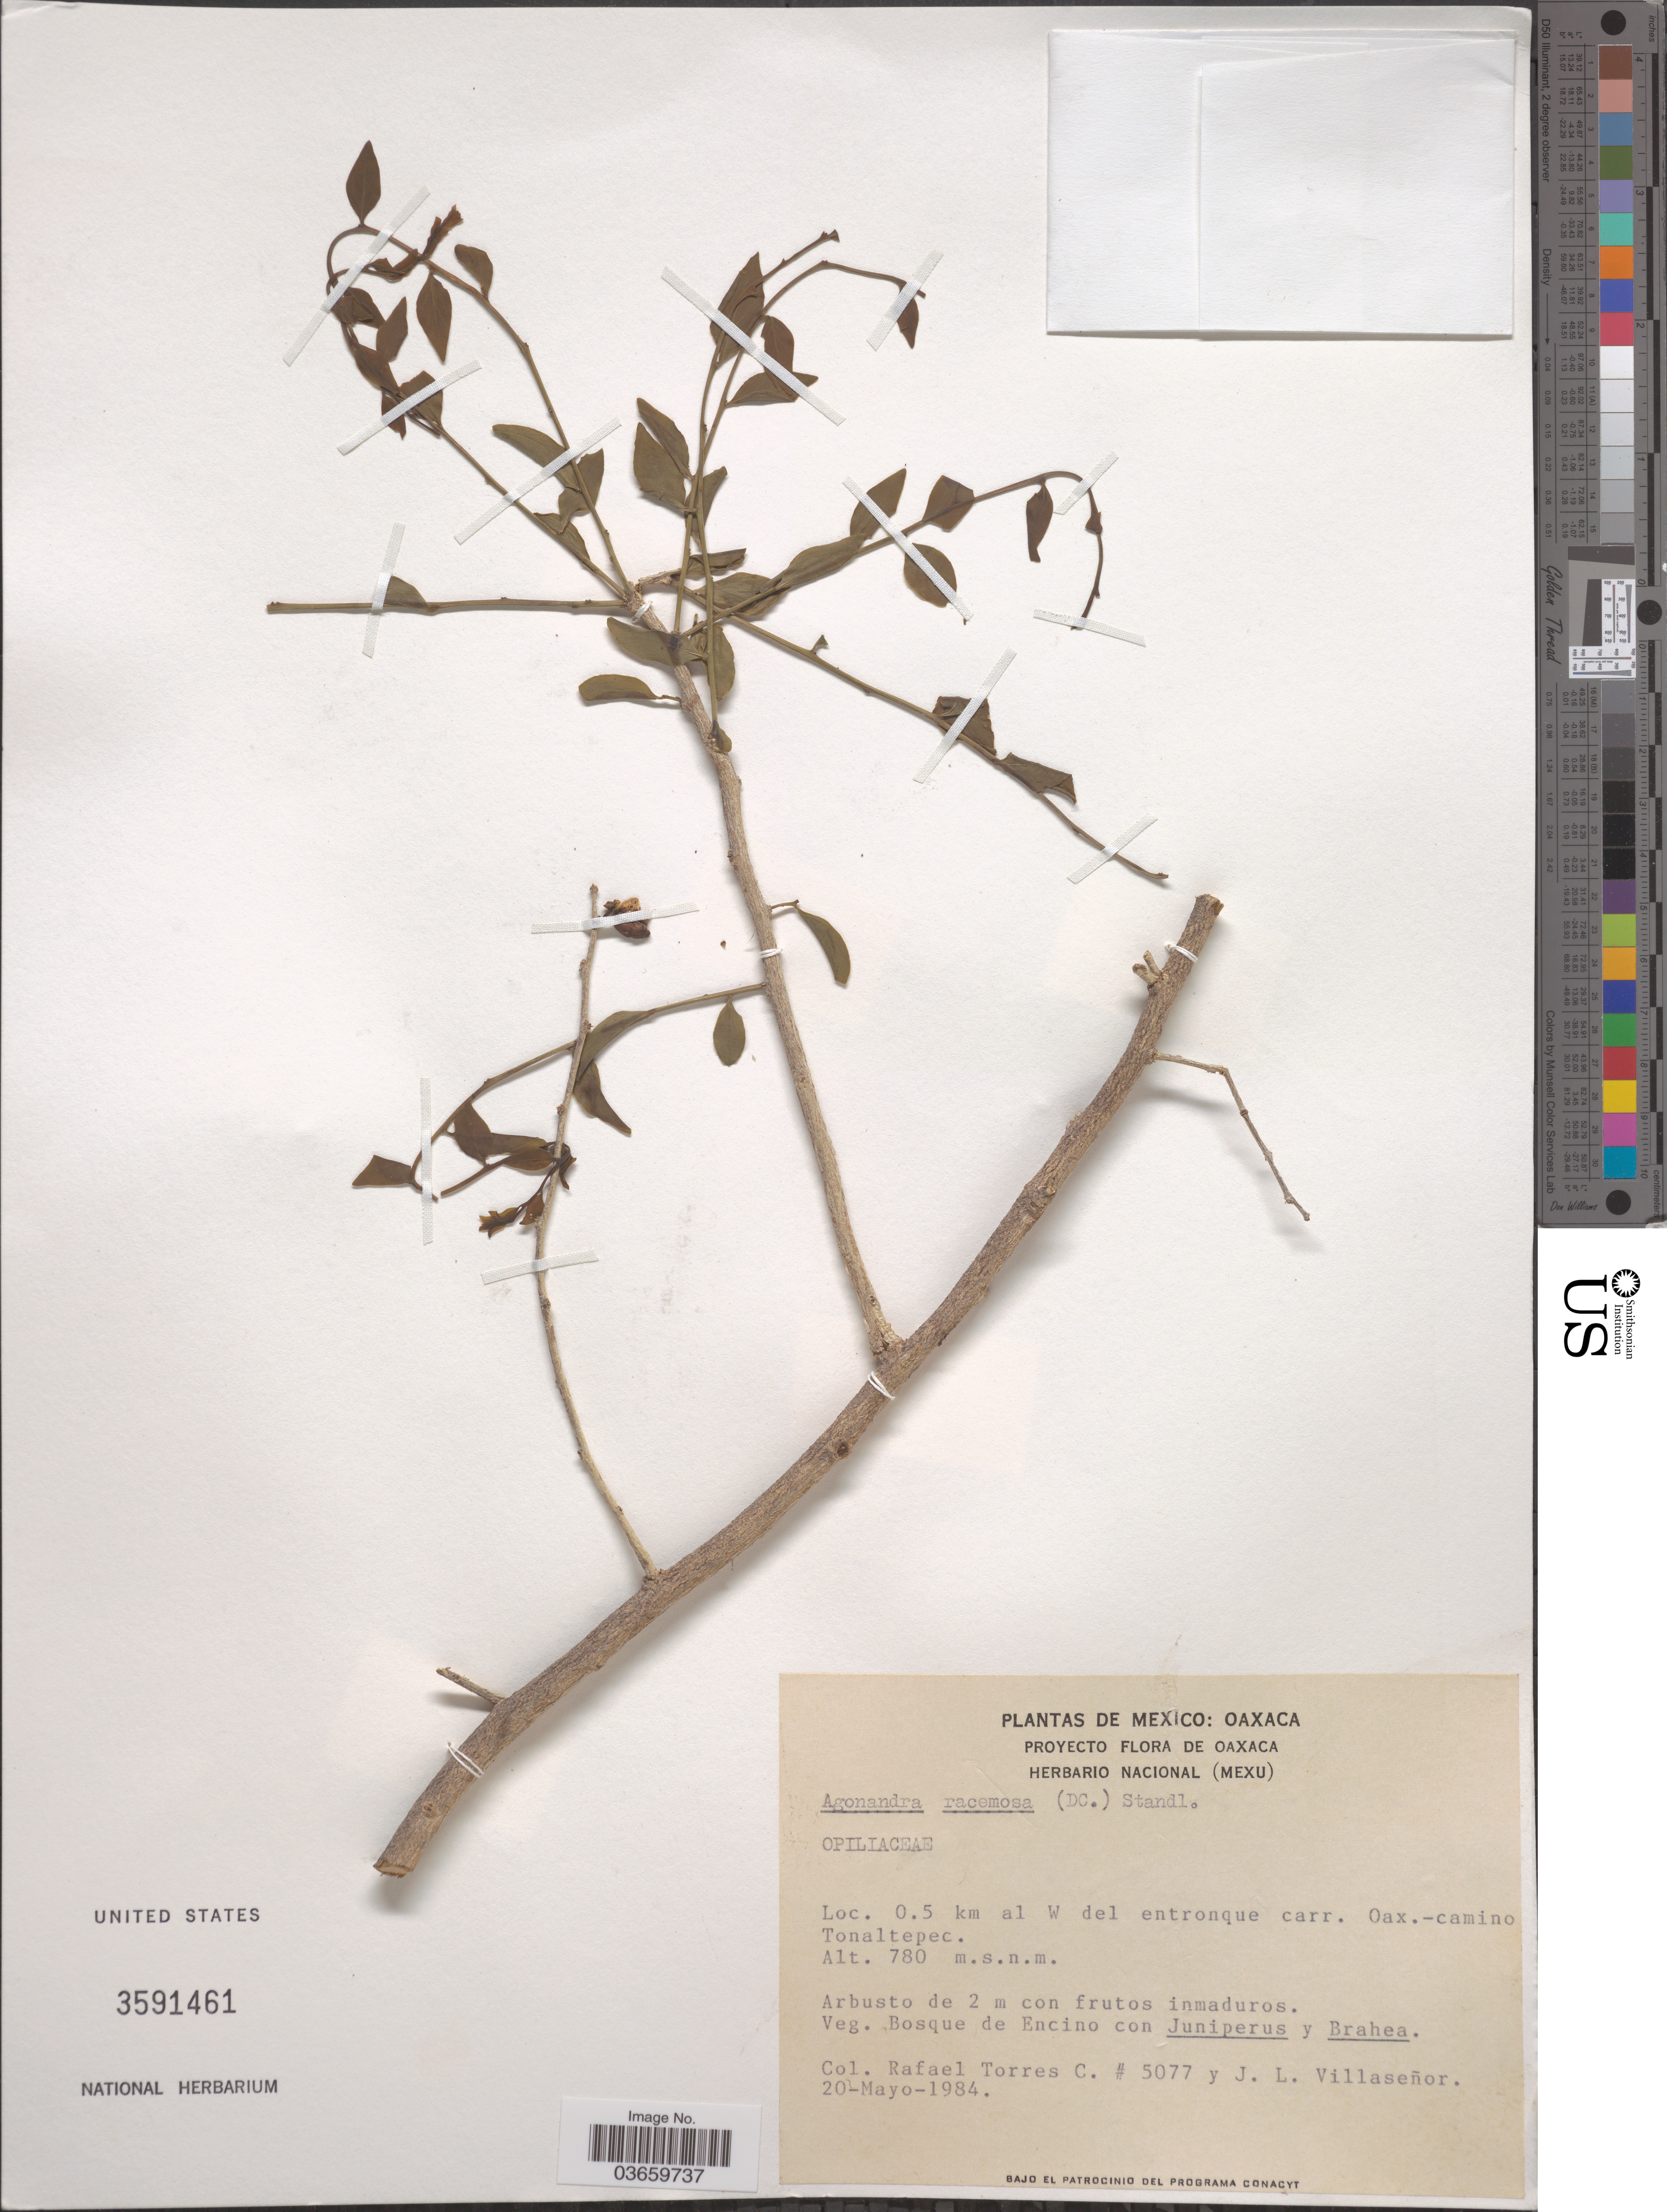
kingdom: Plantae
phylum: Tracheophyta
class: Magnoliopsida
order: Santalales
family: Opiliaceae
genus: Agonandra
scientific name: Agonandra racemosa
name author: (DC.) Standl.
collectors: R. Torres C. & J. Villaseñor R.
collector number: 5077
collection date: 1984-05-20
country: Mexico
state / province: Oaxaca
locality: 0.5 km al W del entronque carr. Oax.-camino Tonaltepec.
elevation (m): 780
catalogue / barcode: US 3591461